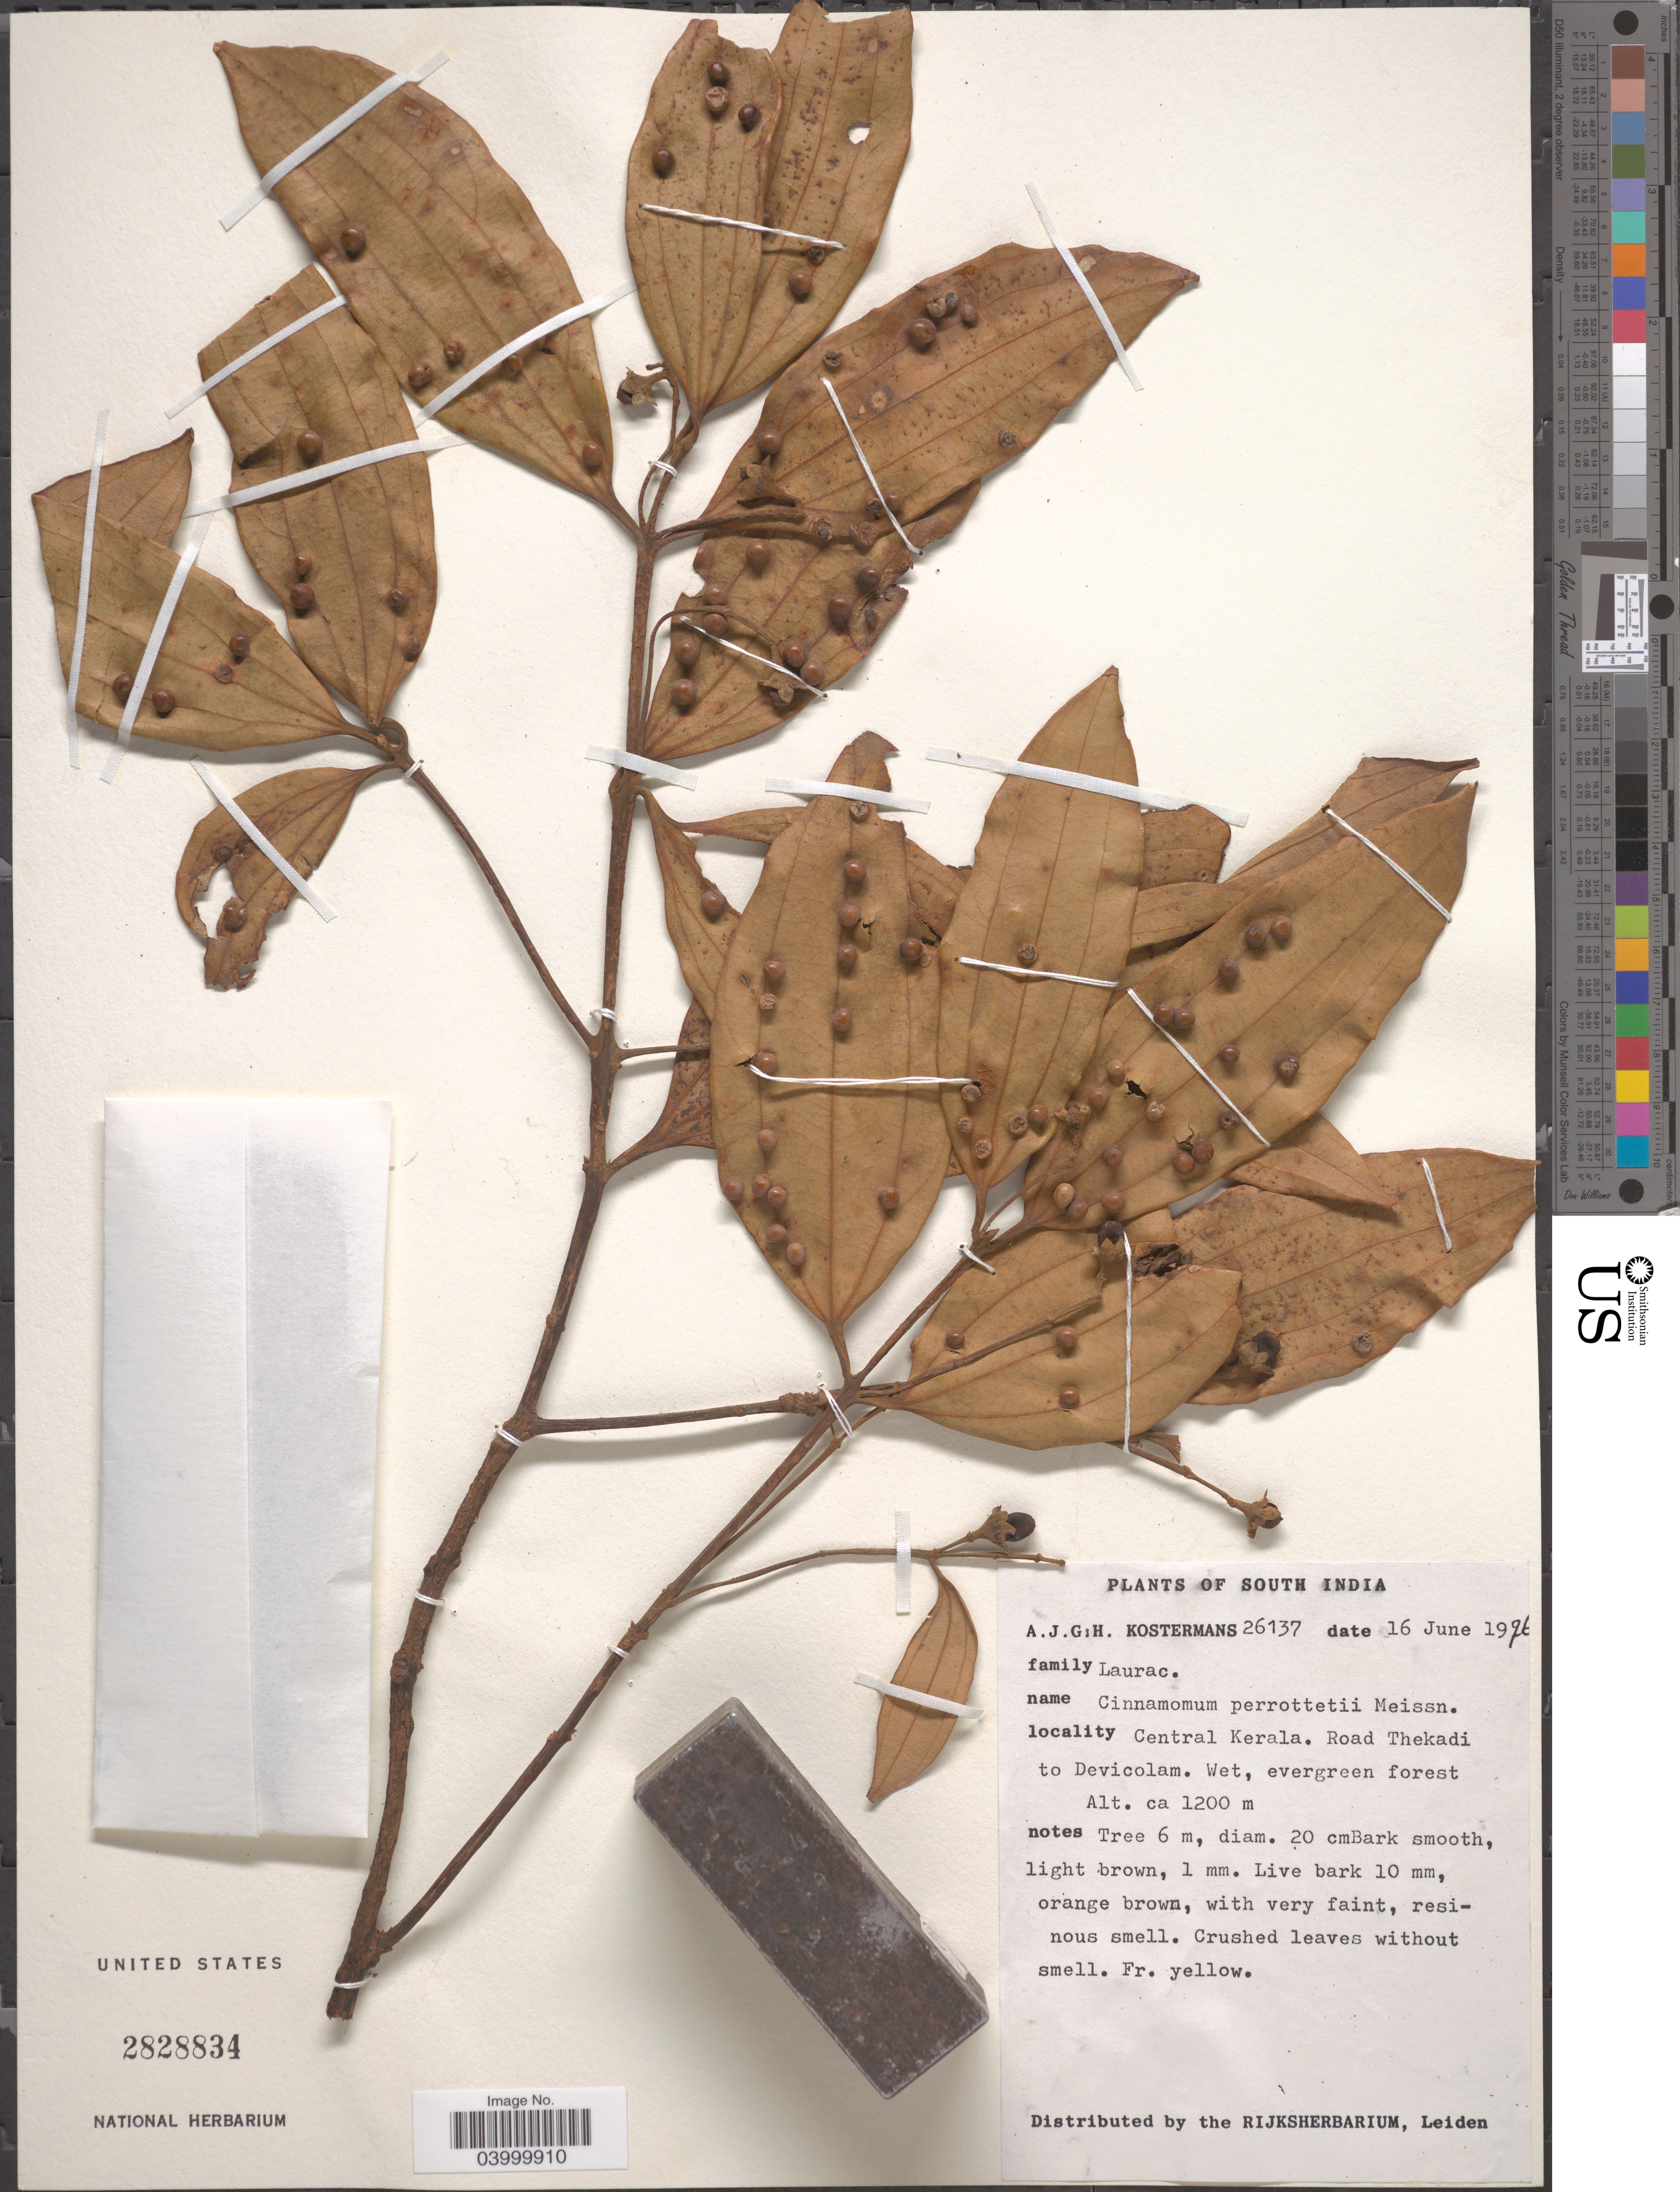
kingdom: Plantae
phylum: Tracheophyta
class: Magnoliopsida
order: Laurales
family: Lauraceae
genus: Cinnamomum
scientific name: Cinnamomum perrottetii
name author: Meisn.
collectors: A. J. G. Kostermans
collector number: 26137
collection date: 1976-06-16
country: India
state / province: Kerala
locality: South India. Central Kerala. Road Thekadi to Devicolam.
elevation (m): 1200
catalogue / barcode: US 2828834